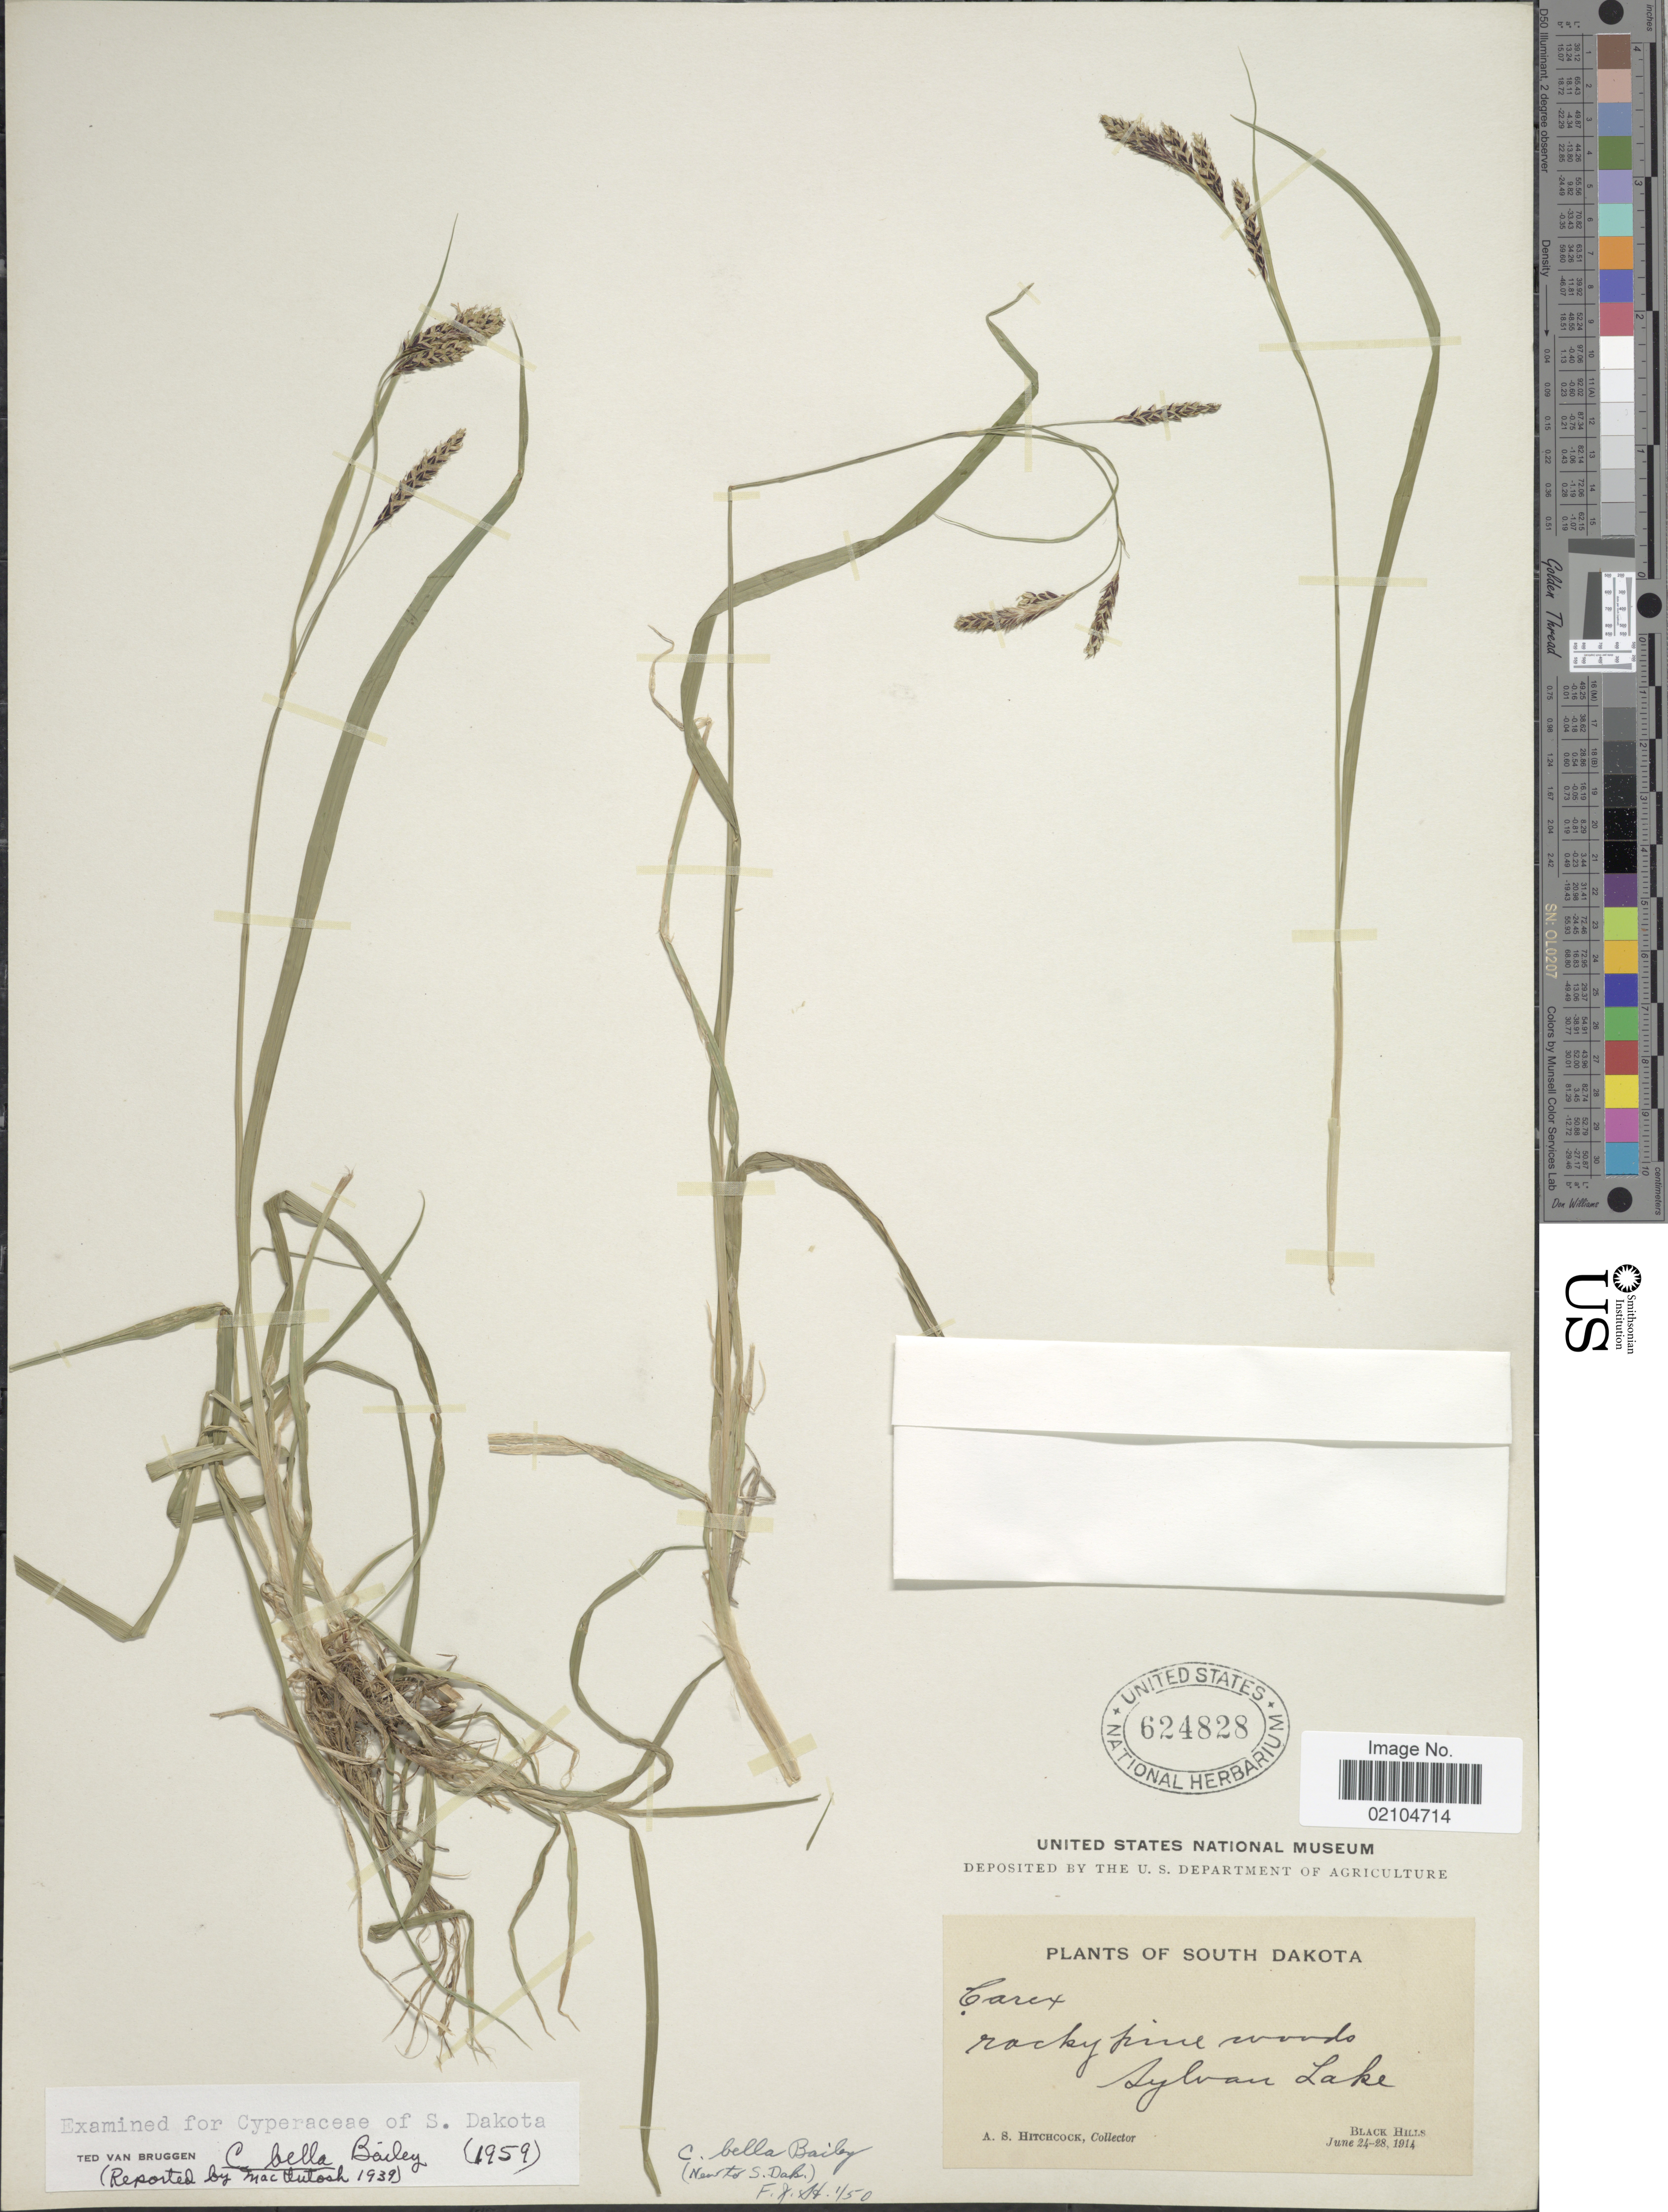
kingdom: Plantae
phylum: Tracheophyta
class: Liliopsida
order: Poales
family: Cyperaceae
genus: Carex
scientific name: Carex bella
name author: L.H. Bailey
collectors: A. S. Hitchcock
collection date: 1914-06-24/1914-06-28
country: United States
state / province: South Dakota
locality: Sylvan Lake, Blacks Hills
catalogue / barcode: US 624828